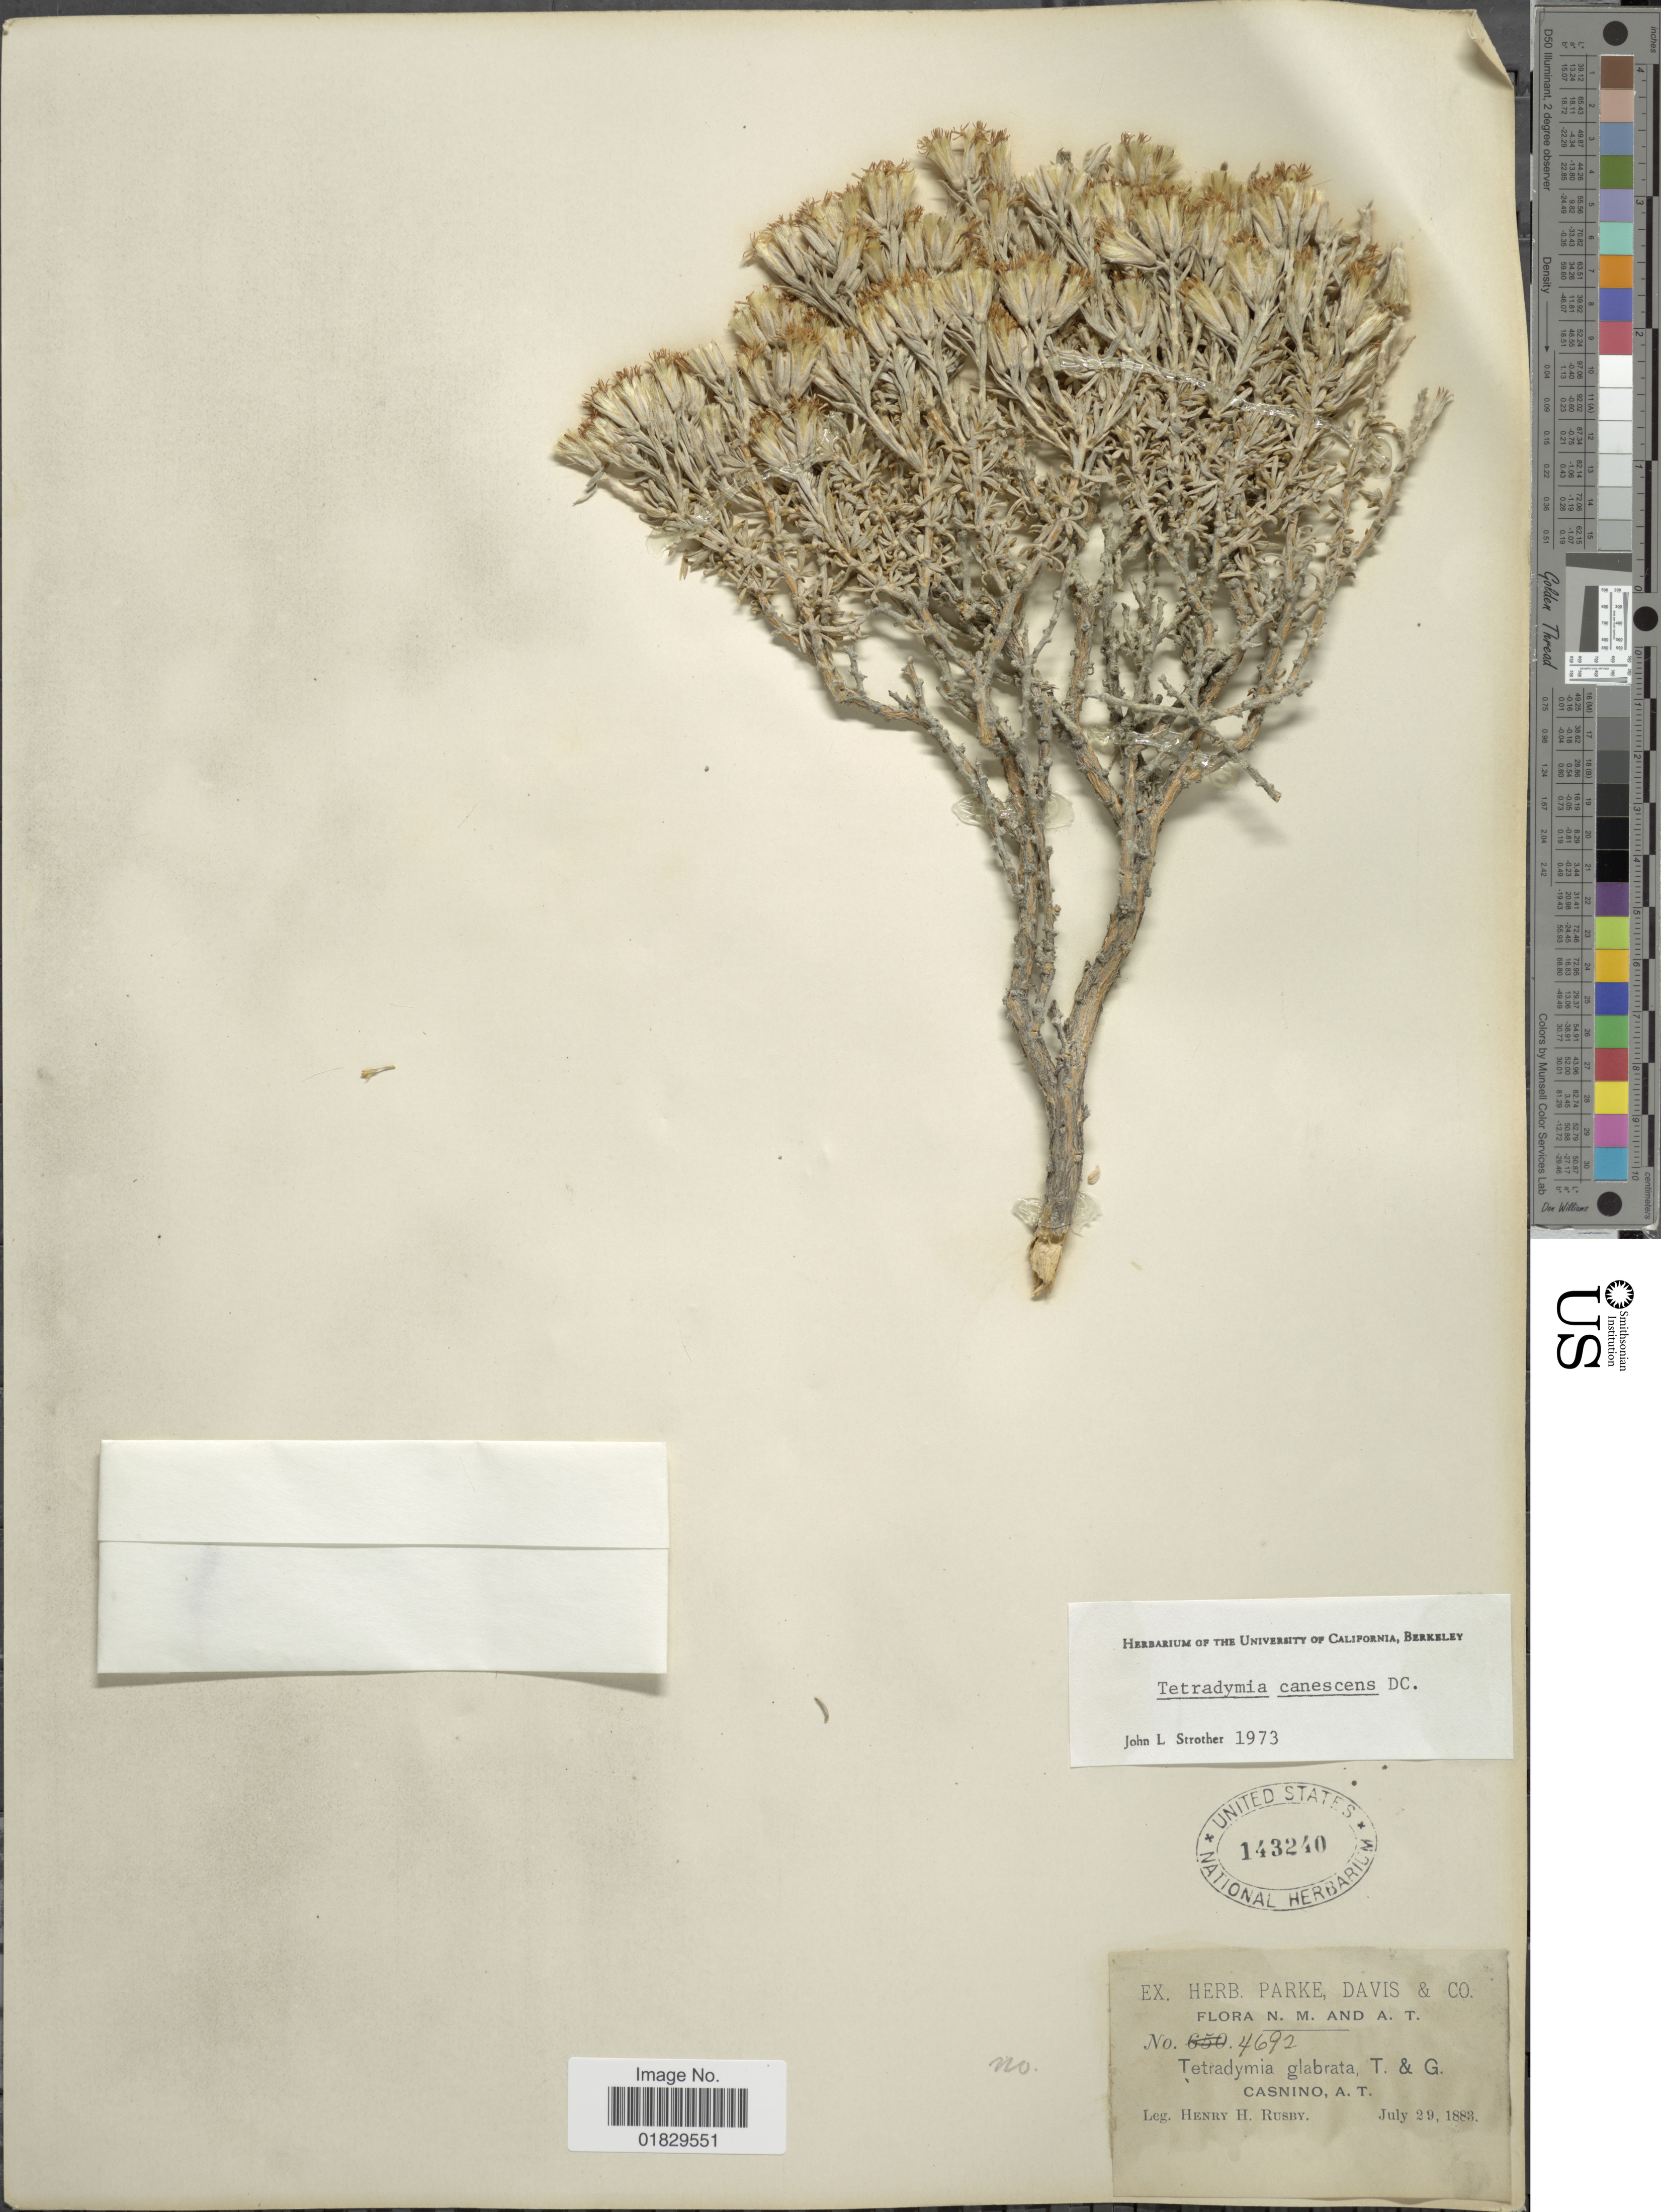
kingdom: Plantae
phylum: Tracheophyta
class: Magnoliopsida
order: Asterales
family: Asteraceae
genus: Tetradymia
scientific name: Tetradymia canescens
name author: DC.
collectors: H. H. Rusby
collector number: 4692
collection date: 1883-07-29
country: United States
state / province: Arizona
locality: Casnino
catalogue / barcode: US 143240